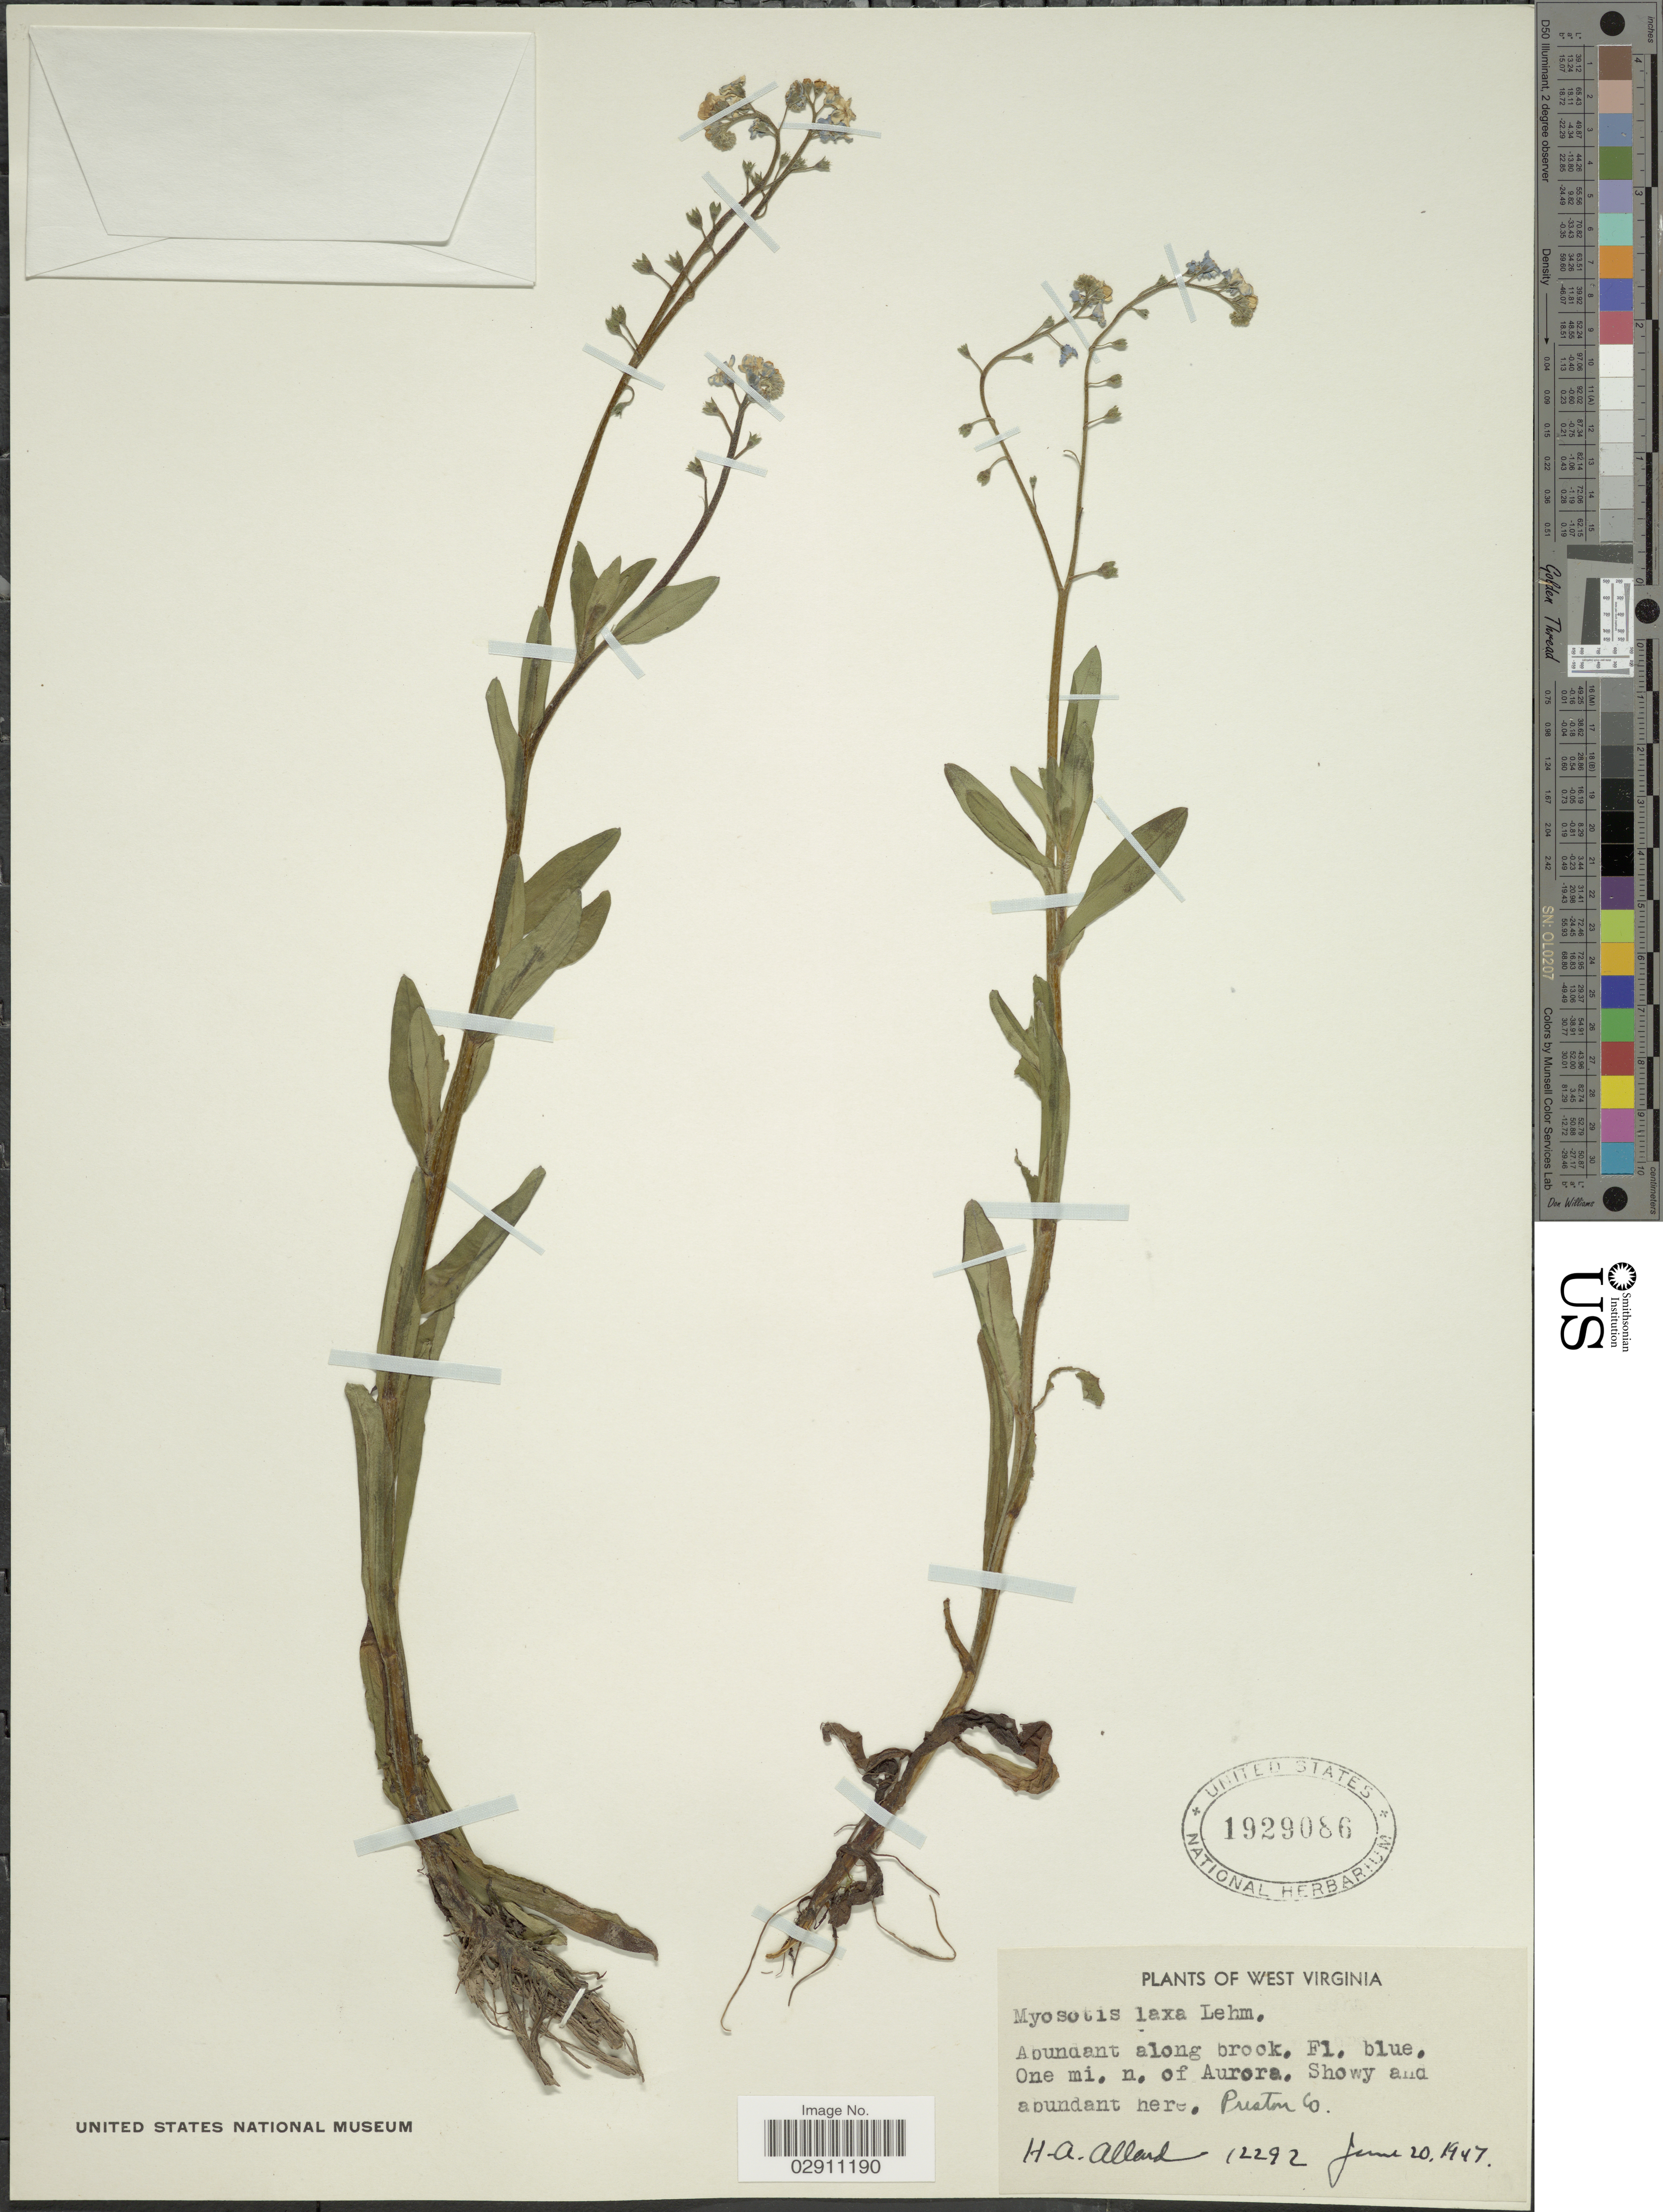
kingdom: Plantae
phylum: Tracheophyta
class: Magnoliopsida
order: Boraginales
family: Boraginaceae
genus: Myosotis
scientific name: Myosotis laxa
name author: F. Lehm.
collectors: H. A. Allard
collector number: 12292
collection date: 1947-06-20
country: United States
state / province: West Virginia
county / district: Preston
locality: Abundant along brook, One mi. n. of Aurora, Preston Co.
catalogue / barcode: US 1929086